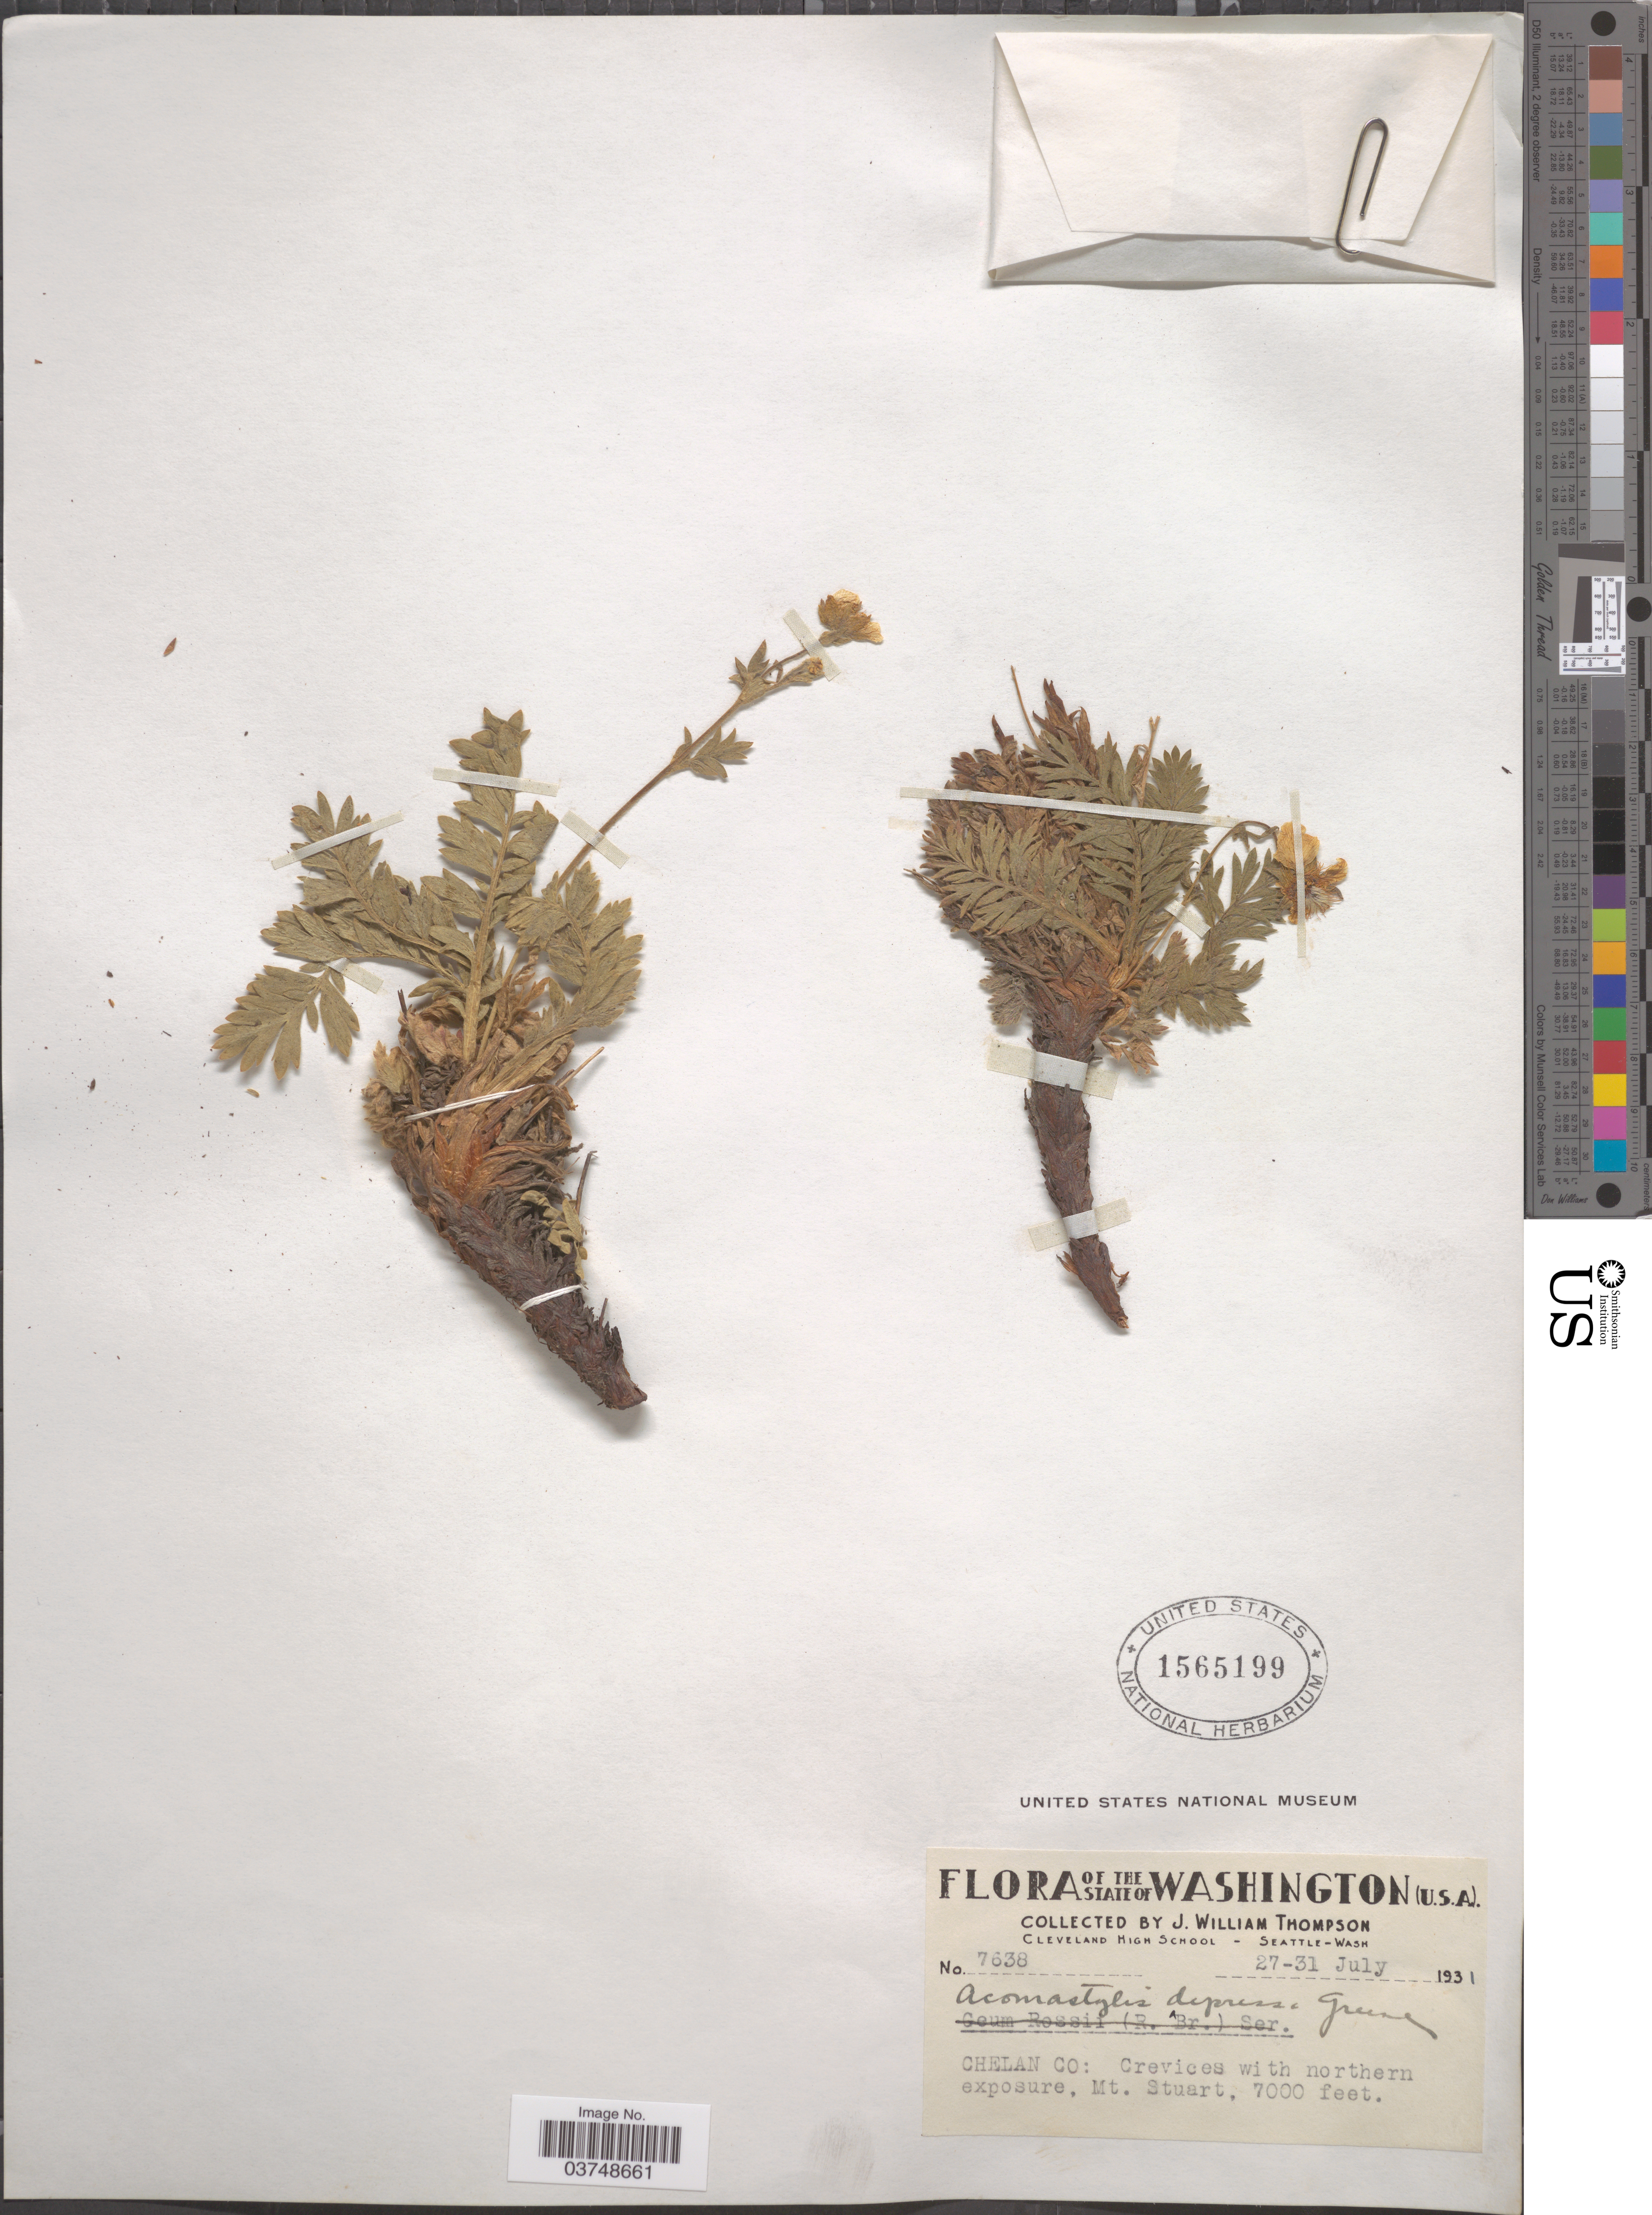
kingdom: Plantae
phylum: Tracheophyta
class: Magnoliopsida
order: Rosales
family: Rosaceae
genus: Geum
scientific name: Geum rossii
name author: (R. Br.) Ser.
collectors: J. W. Thompson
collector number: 7638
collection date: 1931-07-27/1931-07-31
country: United States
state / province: Washington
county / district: Chelan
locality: Chelan Co: Crevices with northern exposure, Mt. Stuart.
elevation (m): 2134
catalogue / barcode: US 1565199